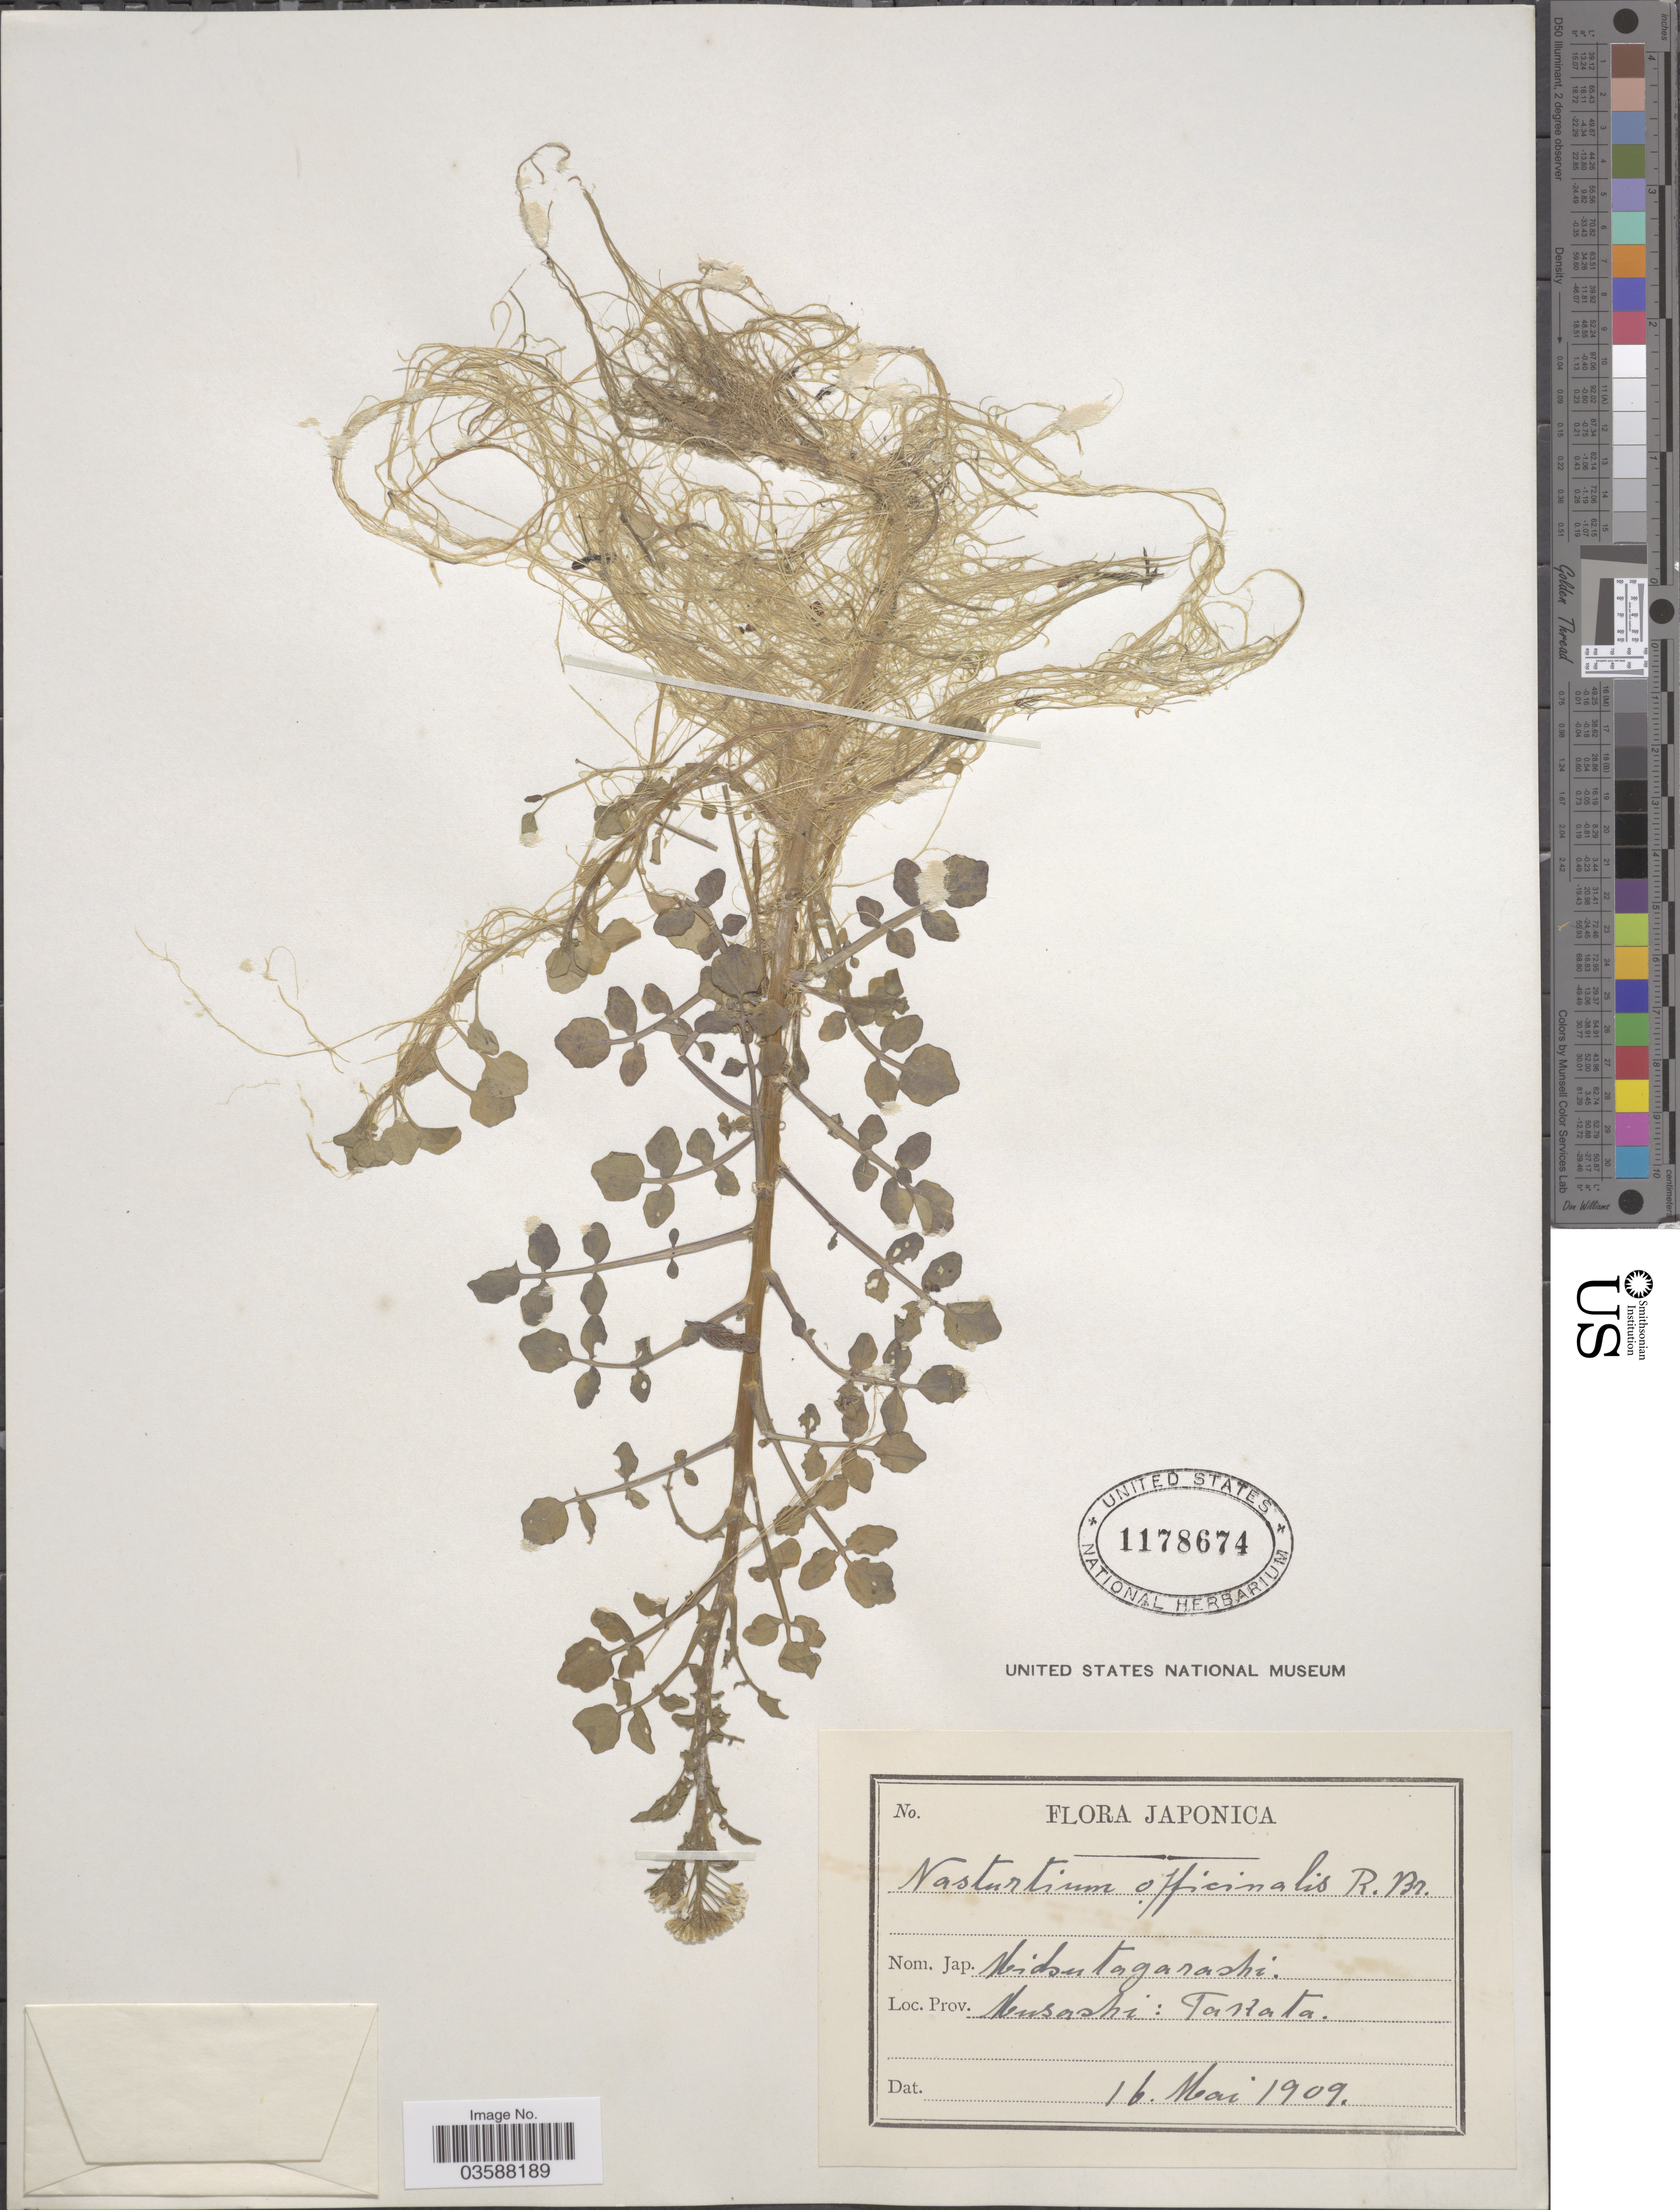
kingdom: Plantae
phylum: Tracheophyta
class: Magnoliopsida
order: Brassicales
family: Brassicaceae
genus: Nasturtium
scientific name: Nasturtium officinale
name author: R. Br.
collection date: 1909-05-16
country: Japan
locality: Japonica. Musashi; Takata.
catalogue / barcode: US 1178674